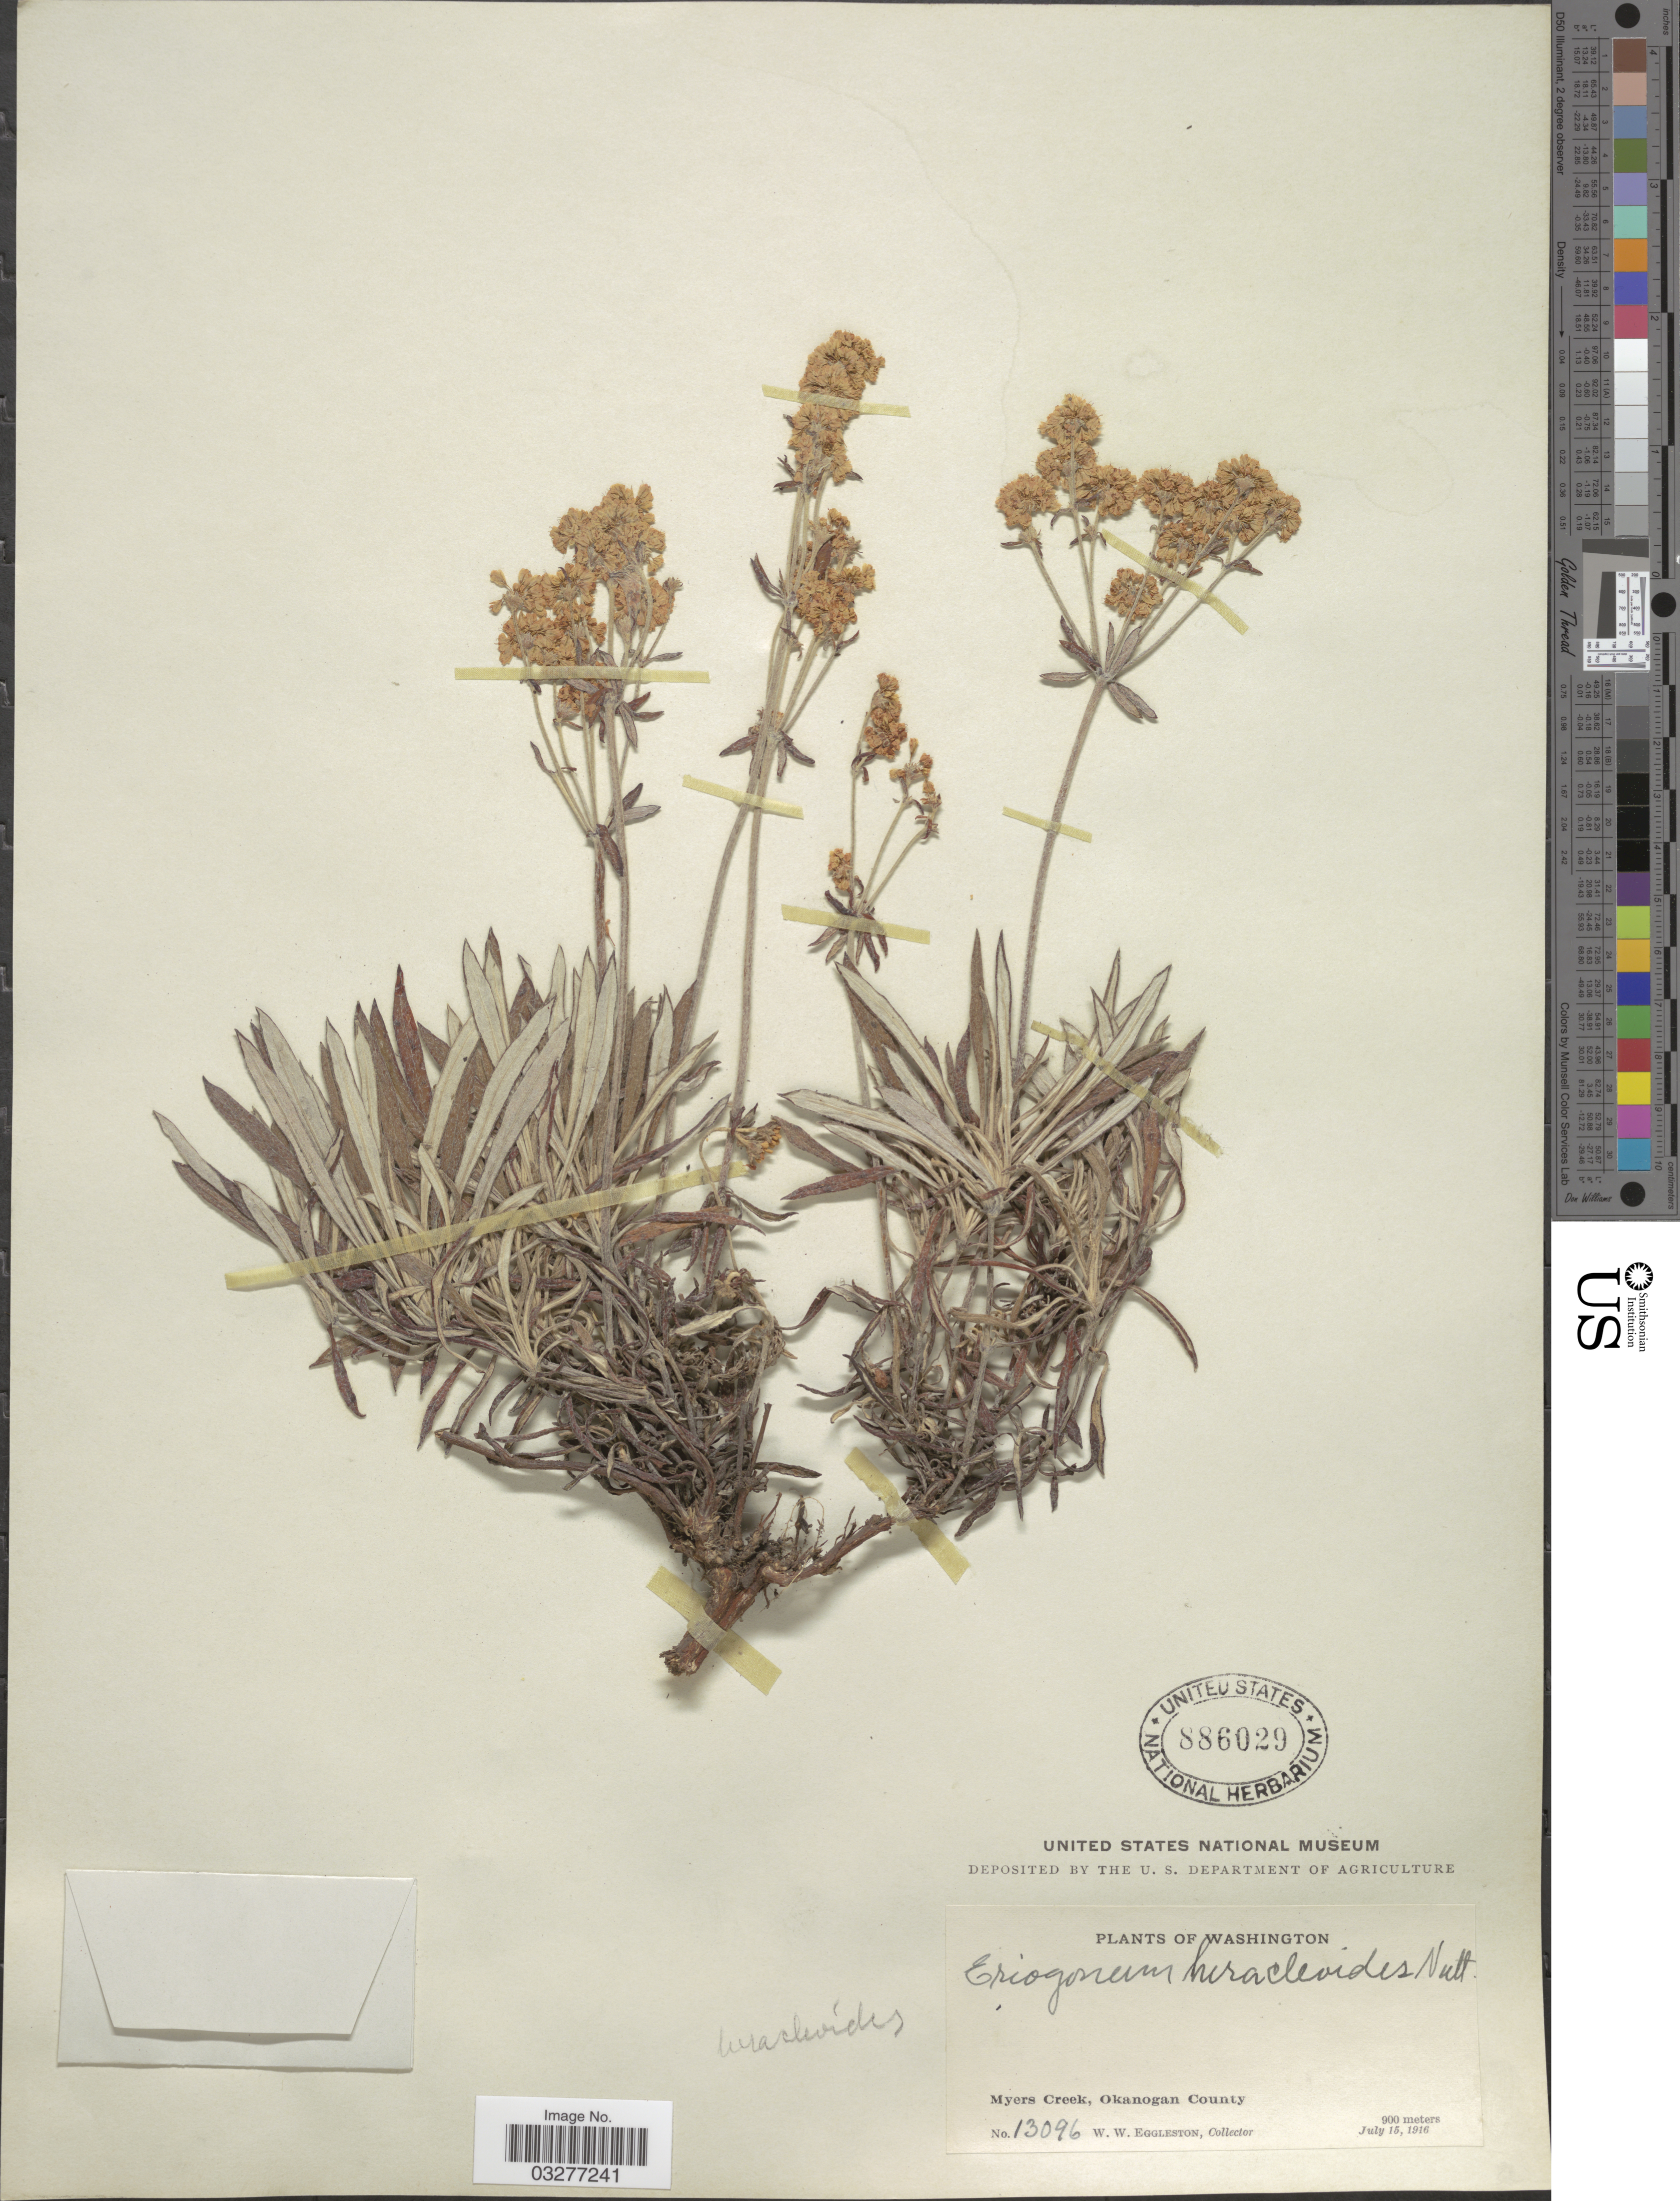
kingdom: Plantae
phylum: Tracheophyta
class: Magnoliopsida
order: Caryophyllales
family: Polygonaceae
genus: Eriogonum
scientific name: Eriogonum heracleoides var. angustifolium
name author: (Nutt.) Torr. & A. Gray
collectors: W. W. Eggleston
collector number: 13096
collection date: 1916-07-15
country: United States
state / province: Washington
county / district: Okanogan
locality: Myers Creek, Okanogan County.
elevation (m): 900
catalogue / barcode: US 886029